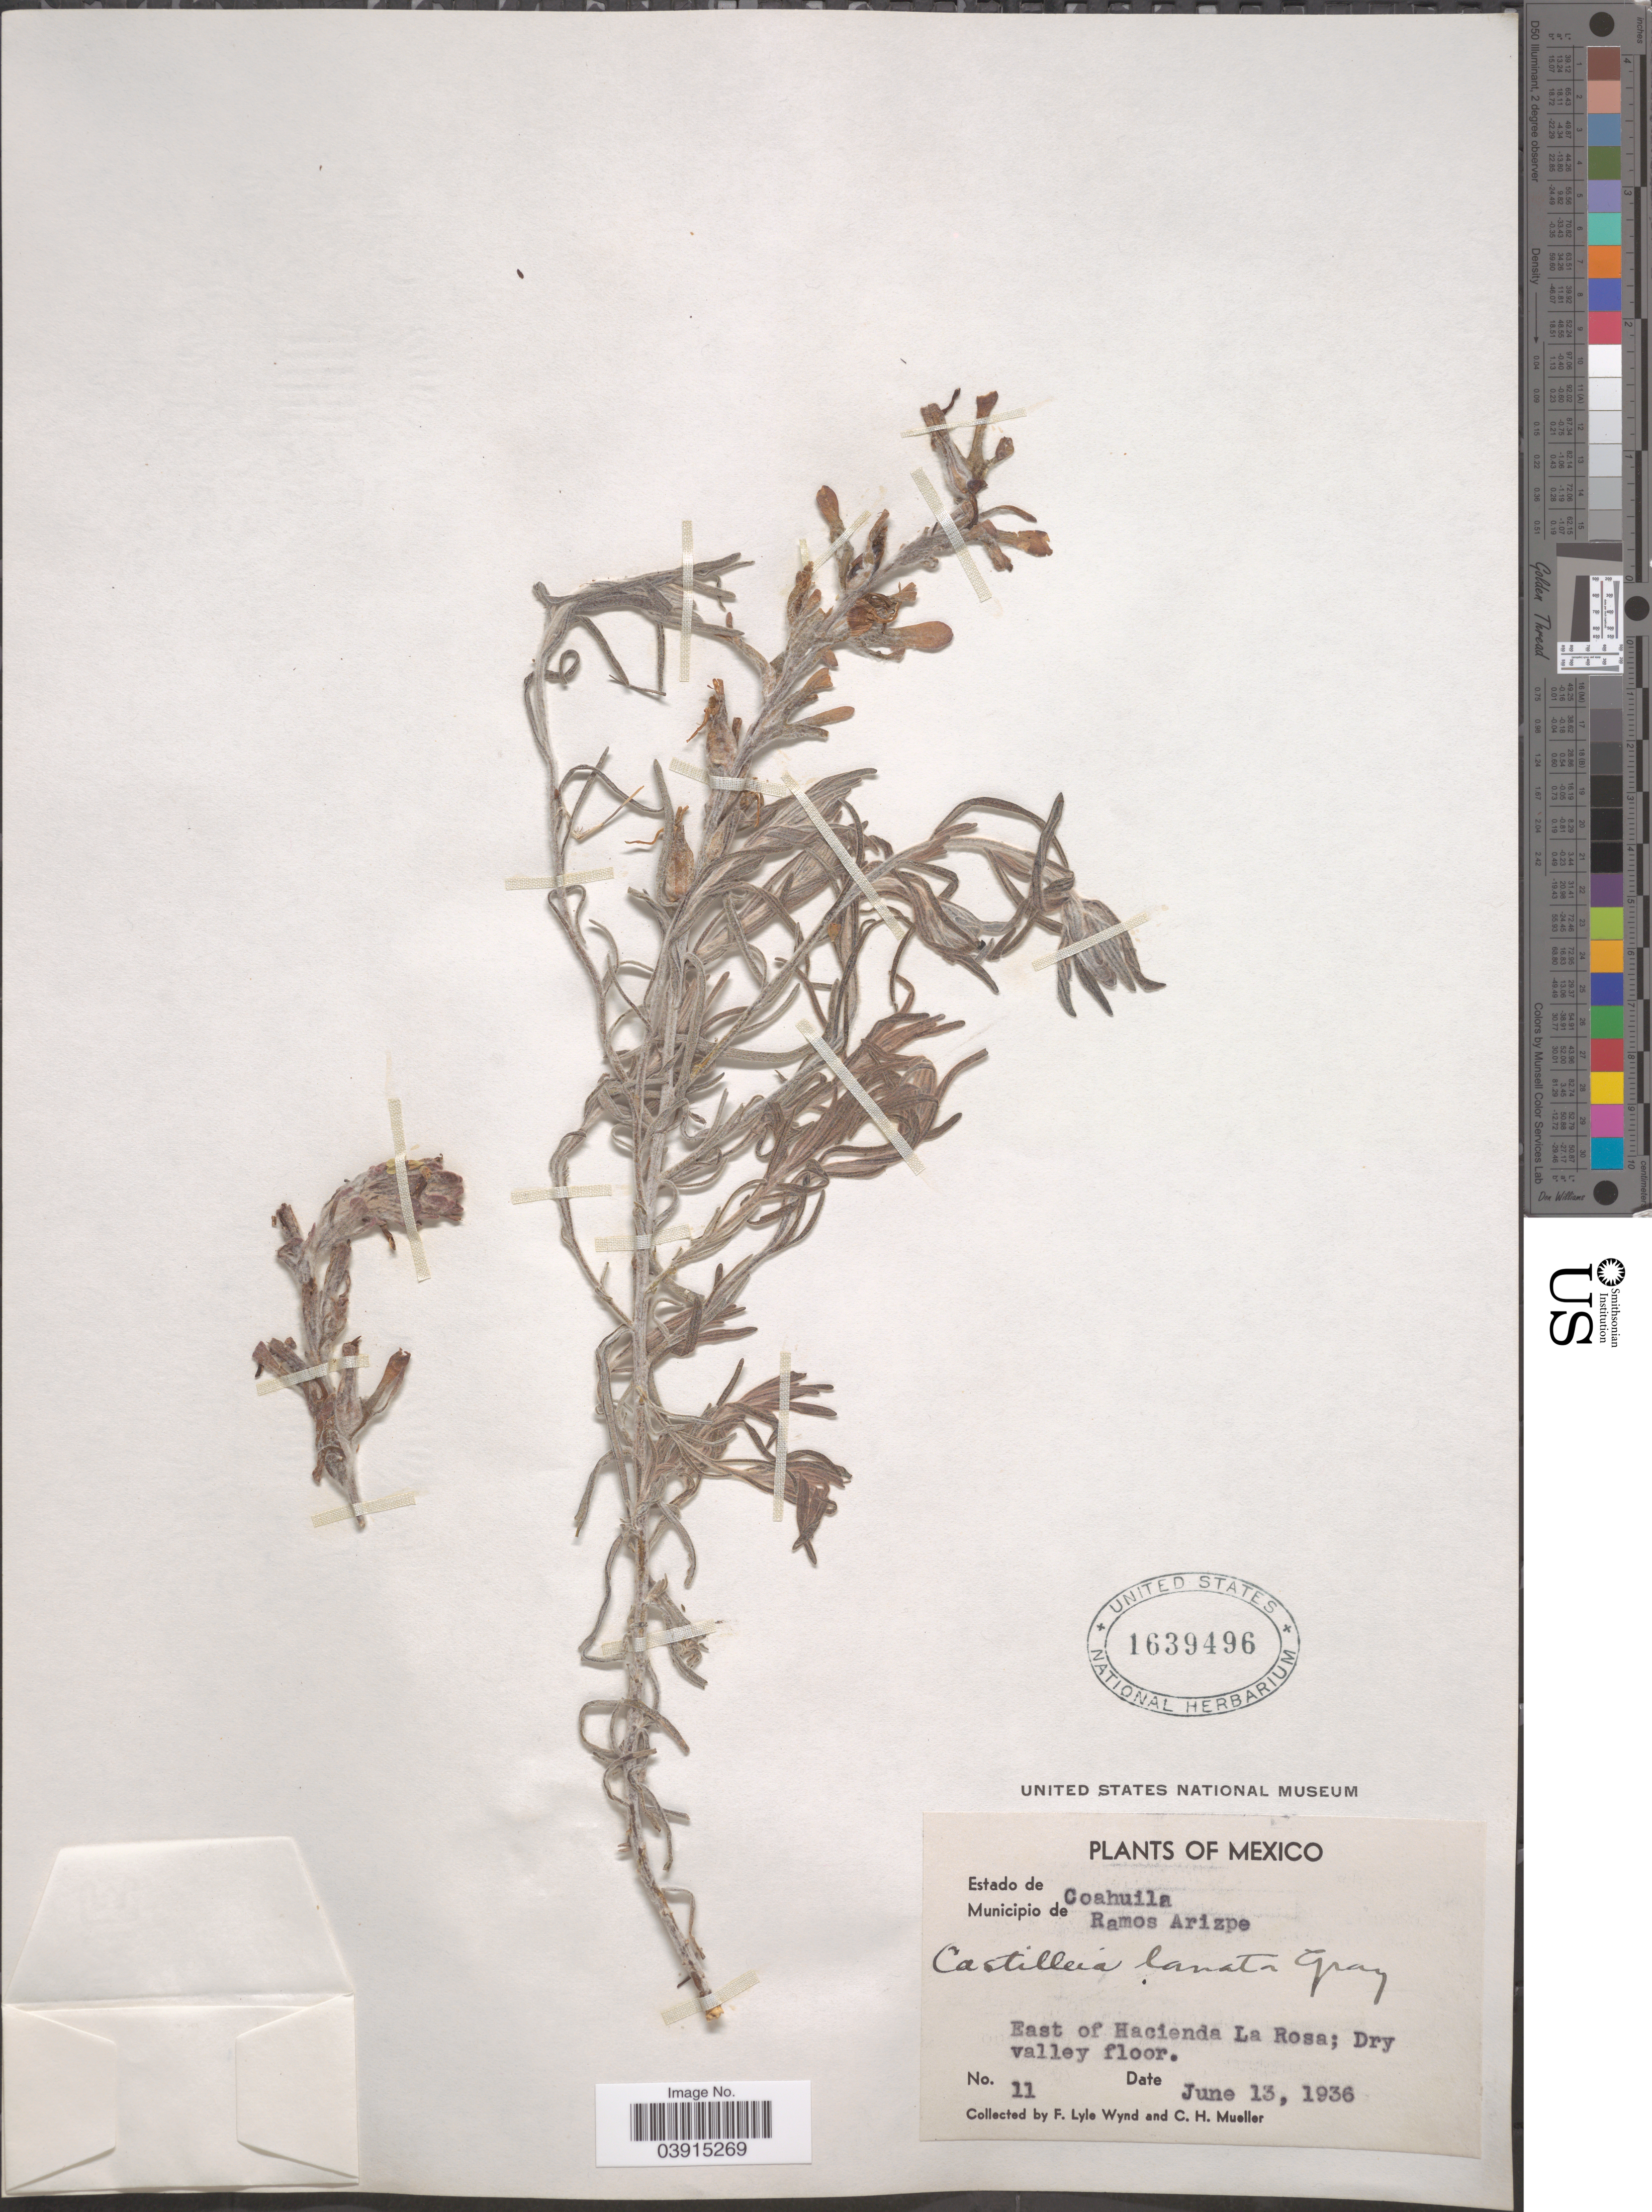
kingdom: Plantae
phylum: Tracheophyta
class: Magnoliopsida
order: Lamiales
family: Orobanchaceae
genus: Castilleja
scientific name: Castilleja lanata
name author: A. Gray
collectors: F. L. Wynd & C. H. Mueller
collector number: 11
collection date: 1936-06-13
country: Mexico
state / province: Coahuila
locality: Municipio de Ramos Arizpe. East of Hacienda La Rosa.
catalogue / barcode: US 1639496